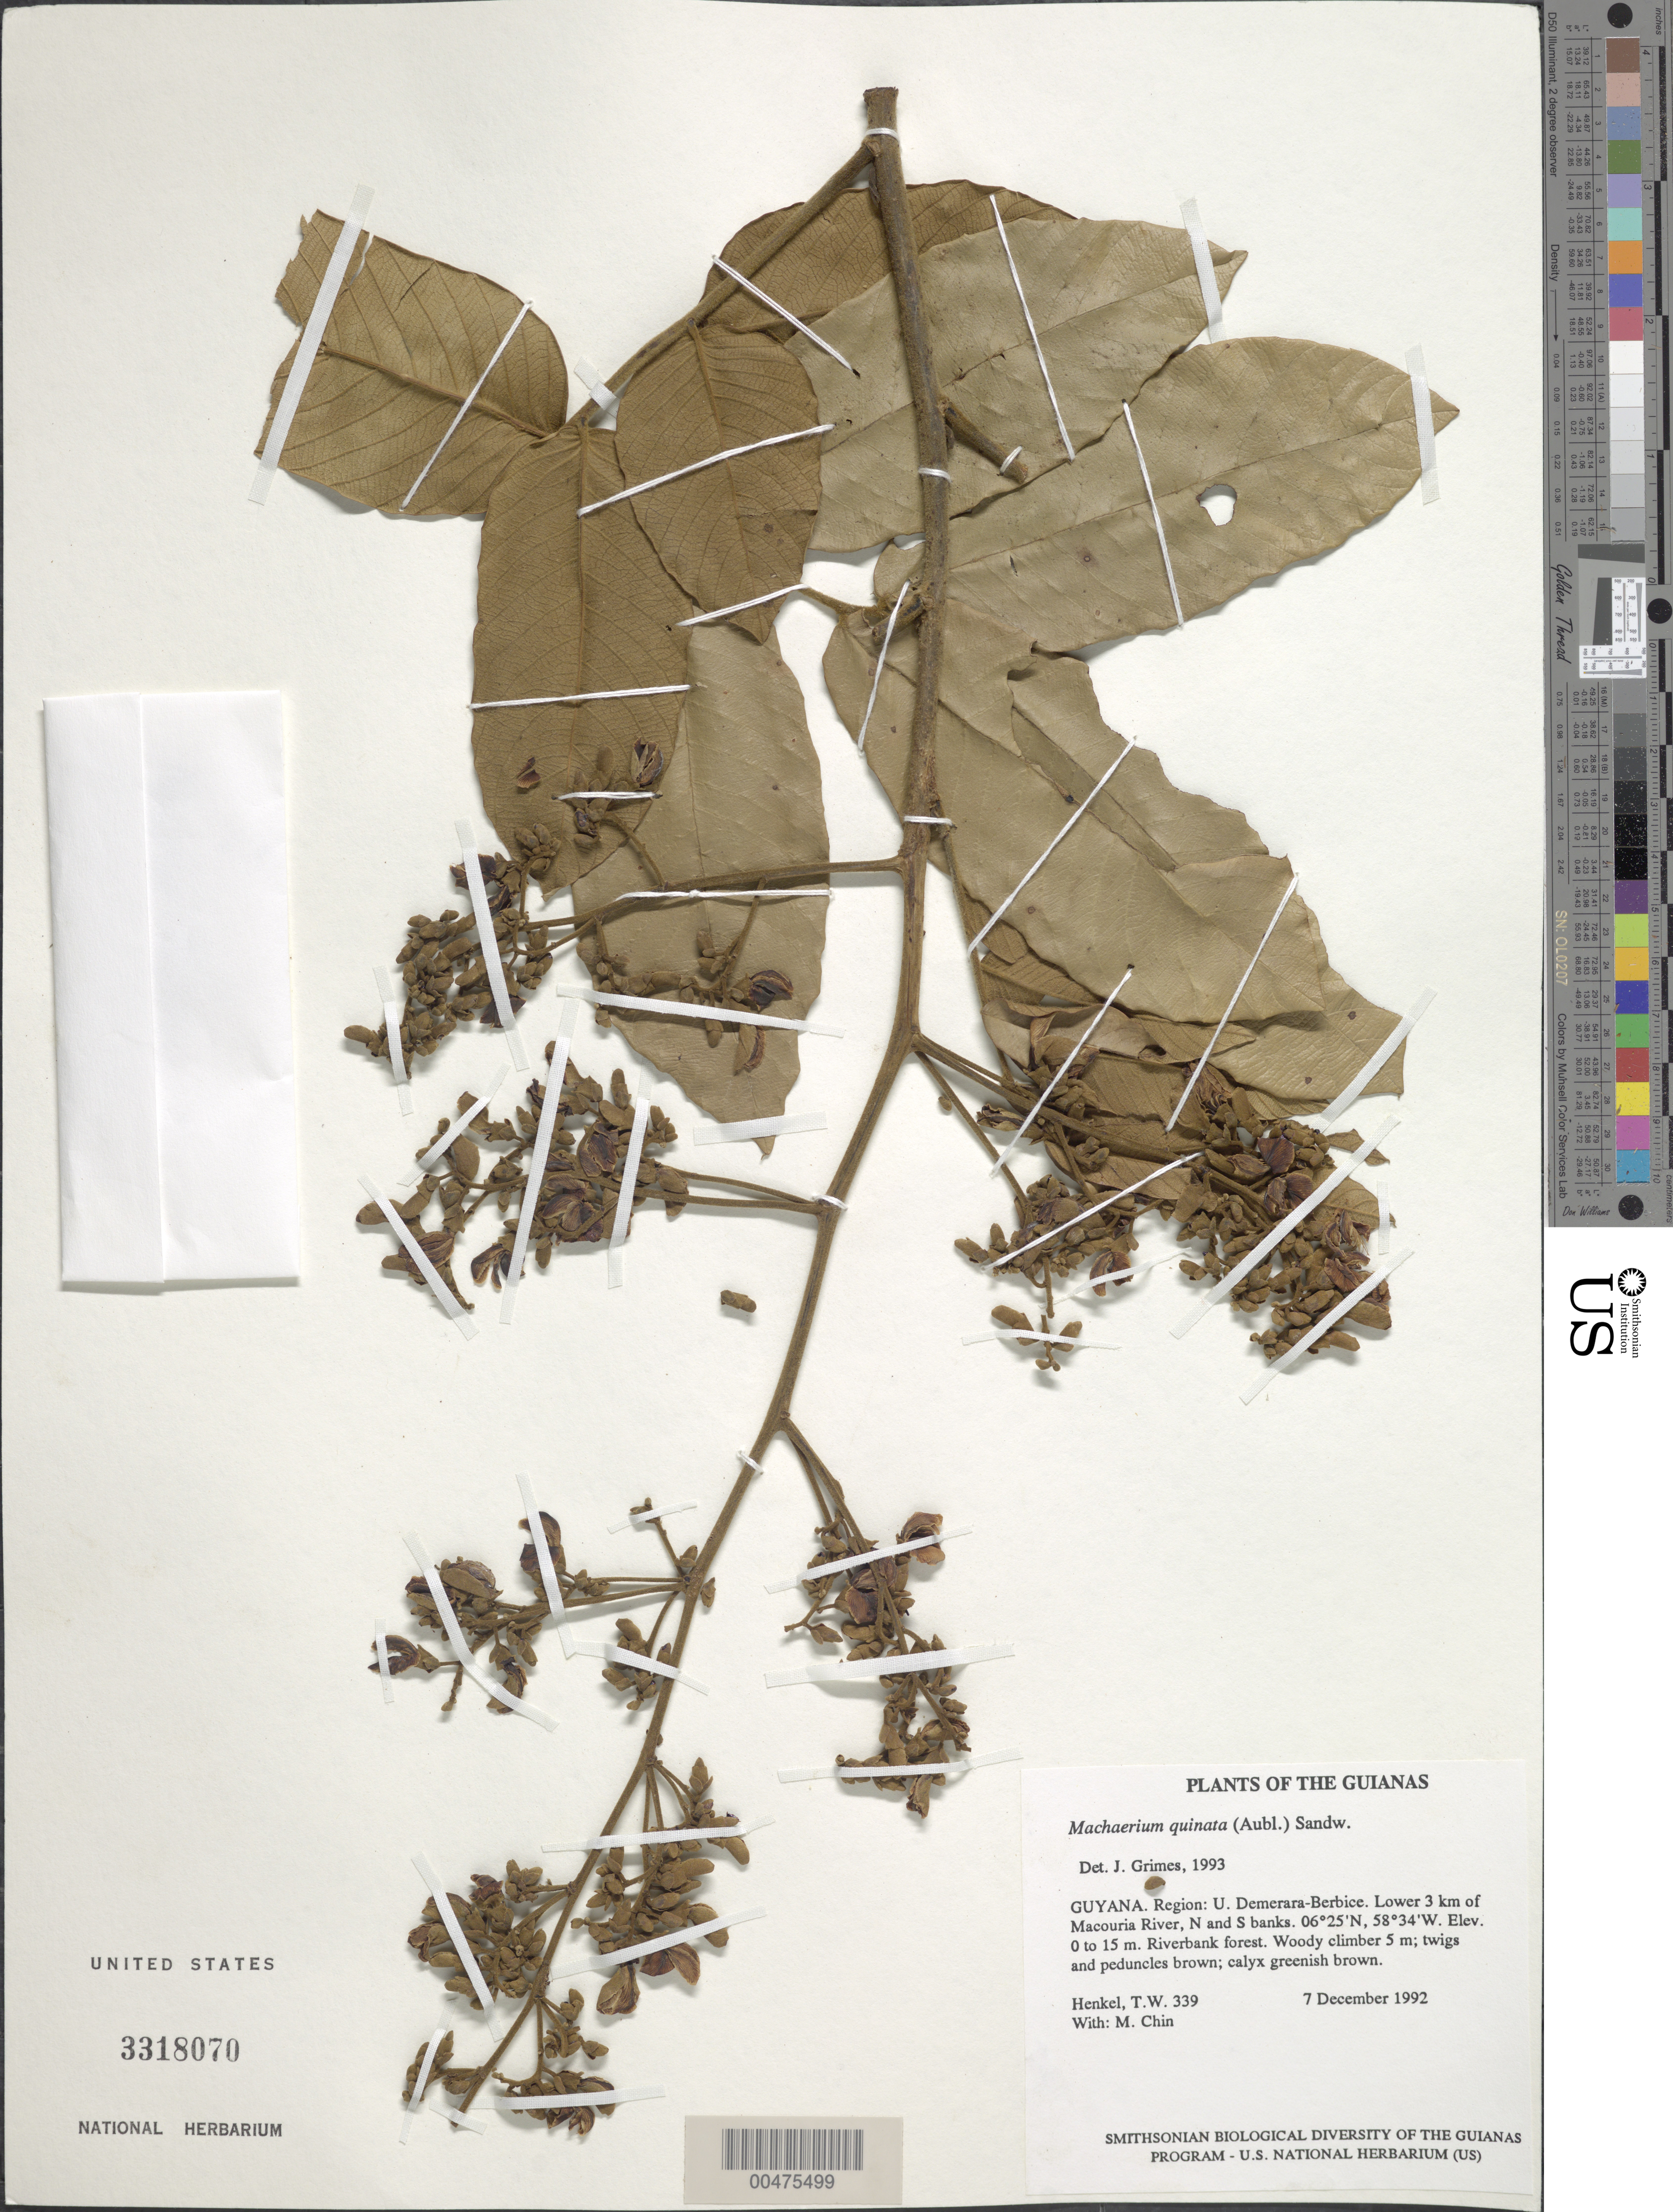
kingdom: Plantae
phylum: Tracheophyta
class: Magnoliopsida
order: Fabales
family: Fabaceae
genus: Machaerium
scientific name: Machaerium quinatum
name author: (Aubl.) Sandwith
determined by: Grimes, J.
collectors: T. Henkel & M. Chin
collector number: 339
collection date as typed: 7 December 1992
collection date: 1992-12-07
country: Guyana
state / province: U. Demerara-Berbice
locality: Lower 3 km of Macouria River, N and S banks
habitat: Riverbank forest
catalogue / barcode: US 3318070